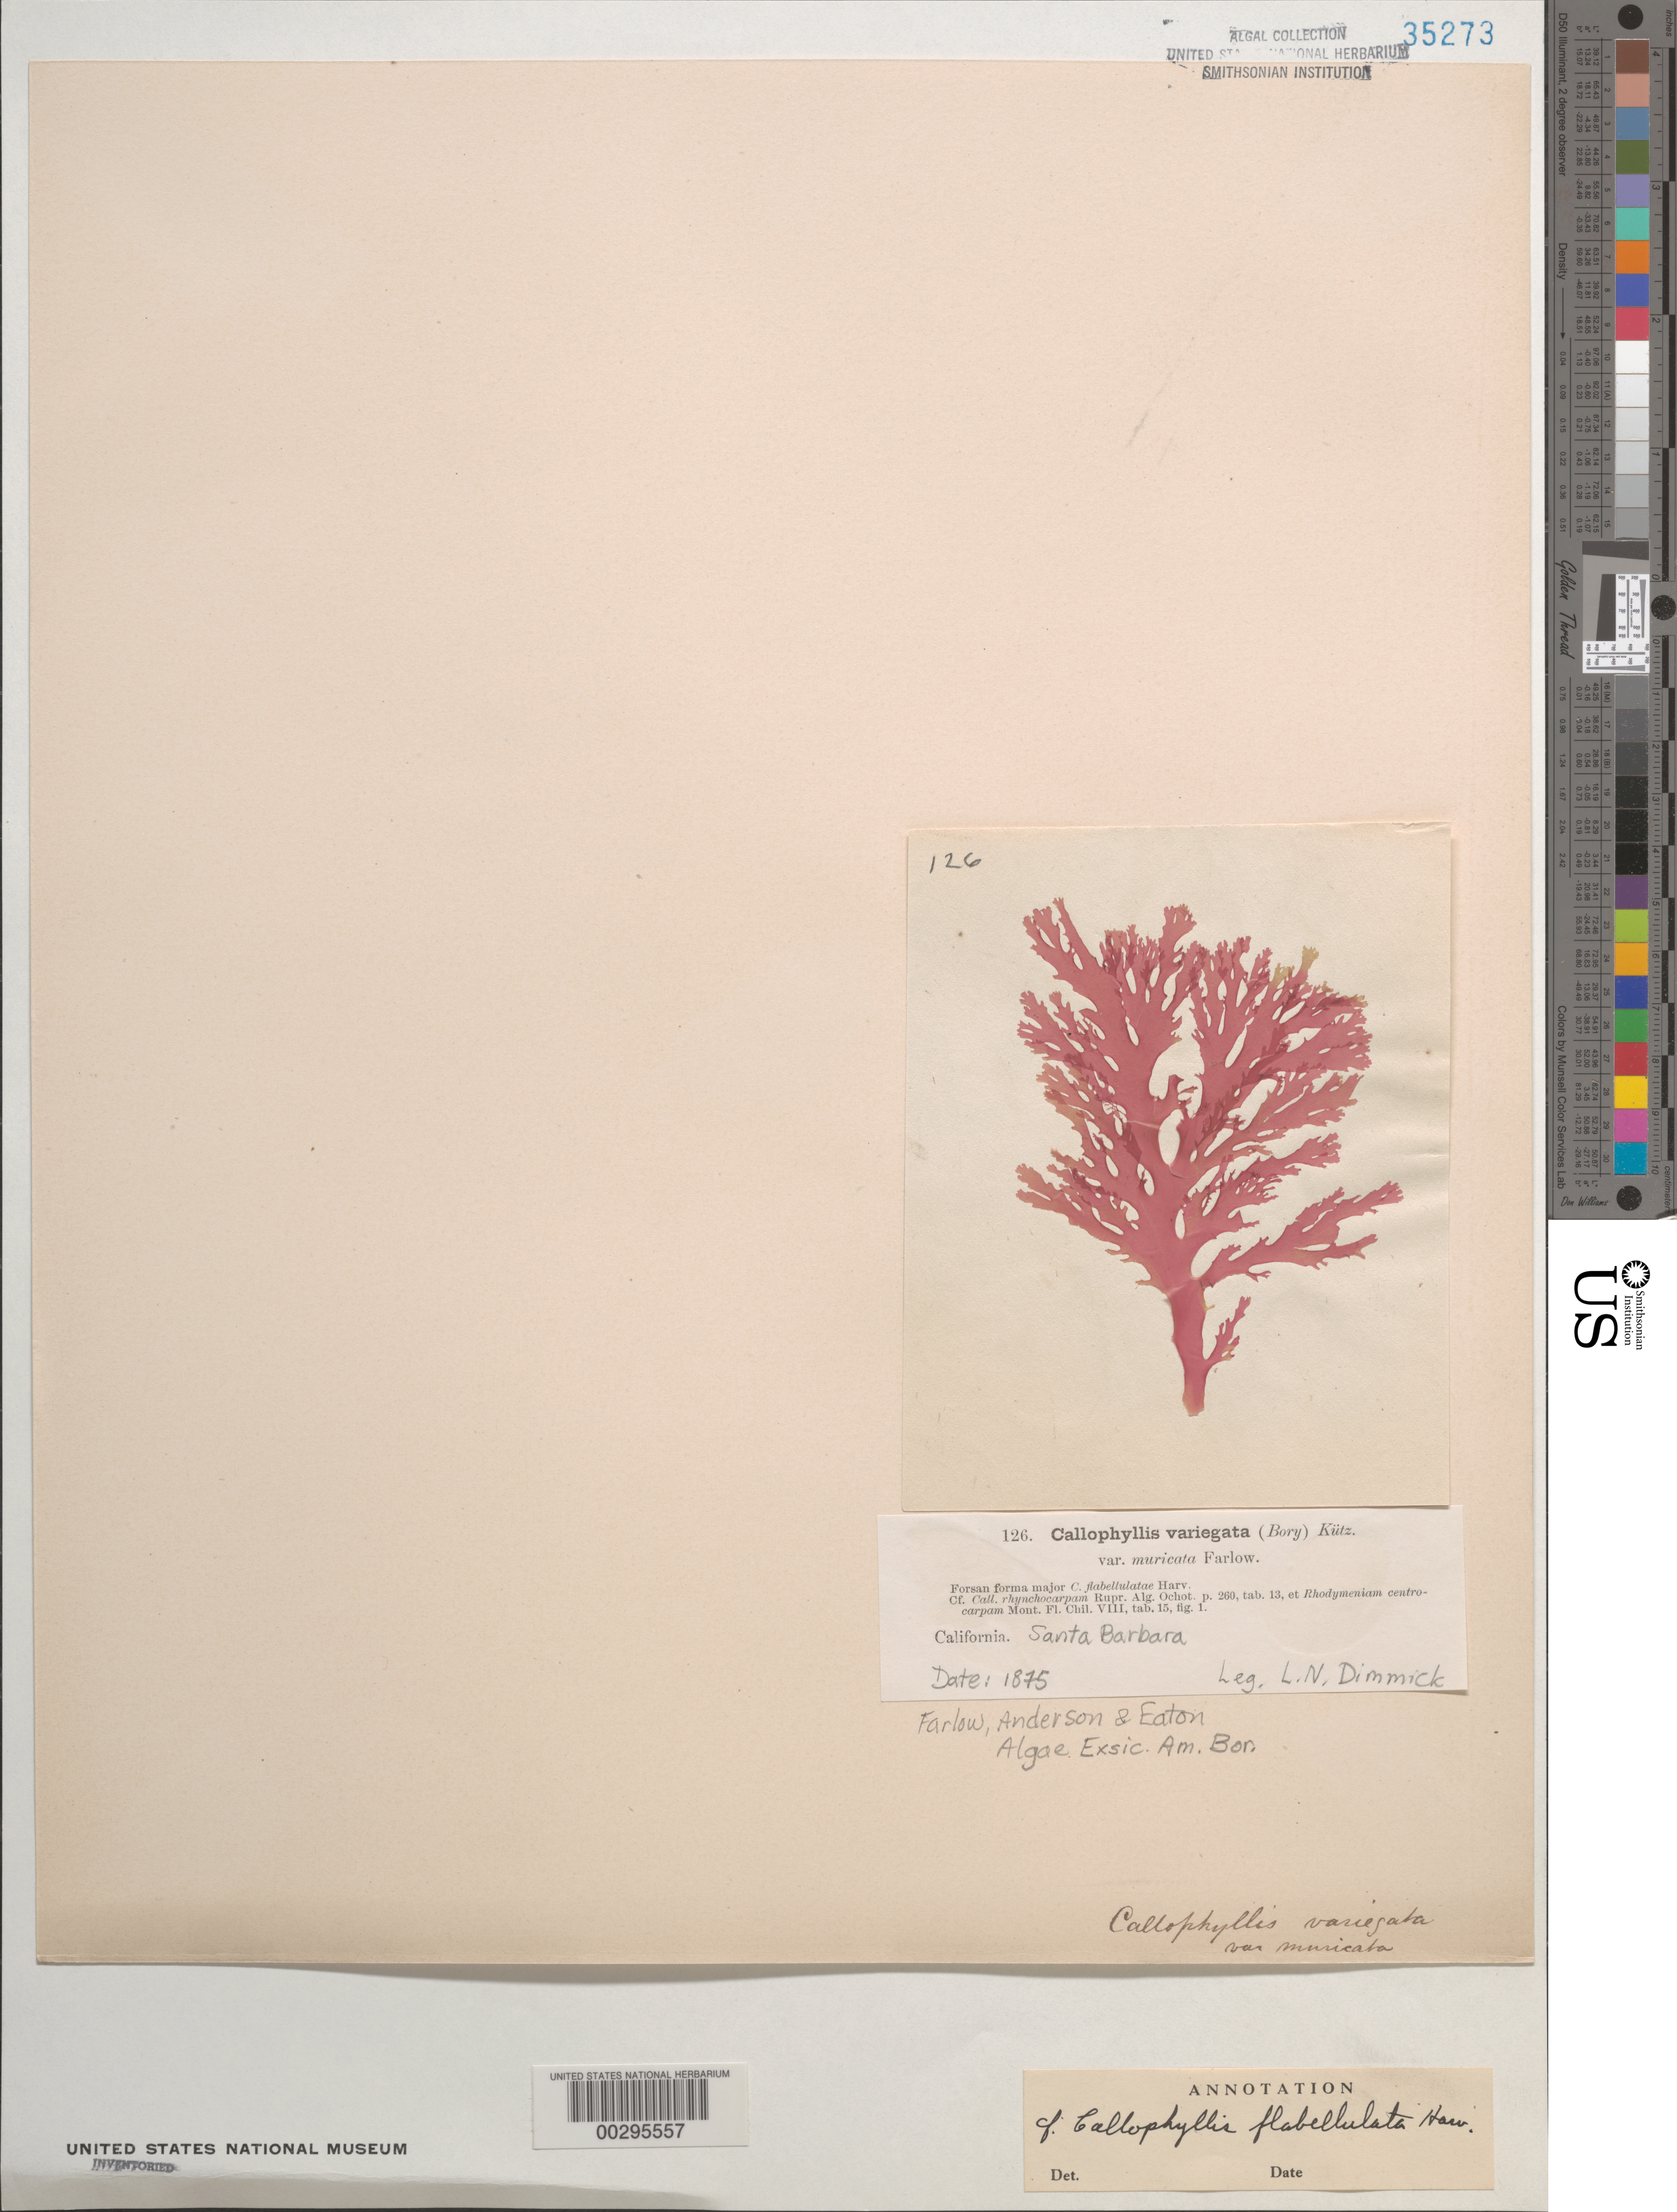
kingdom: Plantae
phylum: Rhodophyta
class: Florideophyceae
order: Gigartinales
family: Kallymeniaceae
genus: Callophyllis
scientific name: Callophyllis flabellulata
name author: Harv.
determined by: Dawson, E. Y.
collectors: L. Dimmick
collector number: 126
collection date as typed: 1875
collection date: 1875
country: United States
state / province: California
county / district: Santa Barbara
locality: Santa Barbara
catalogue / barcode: US 35273